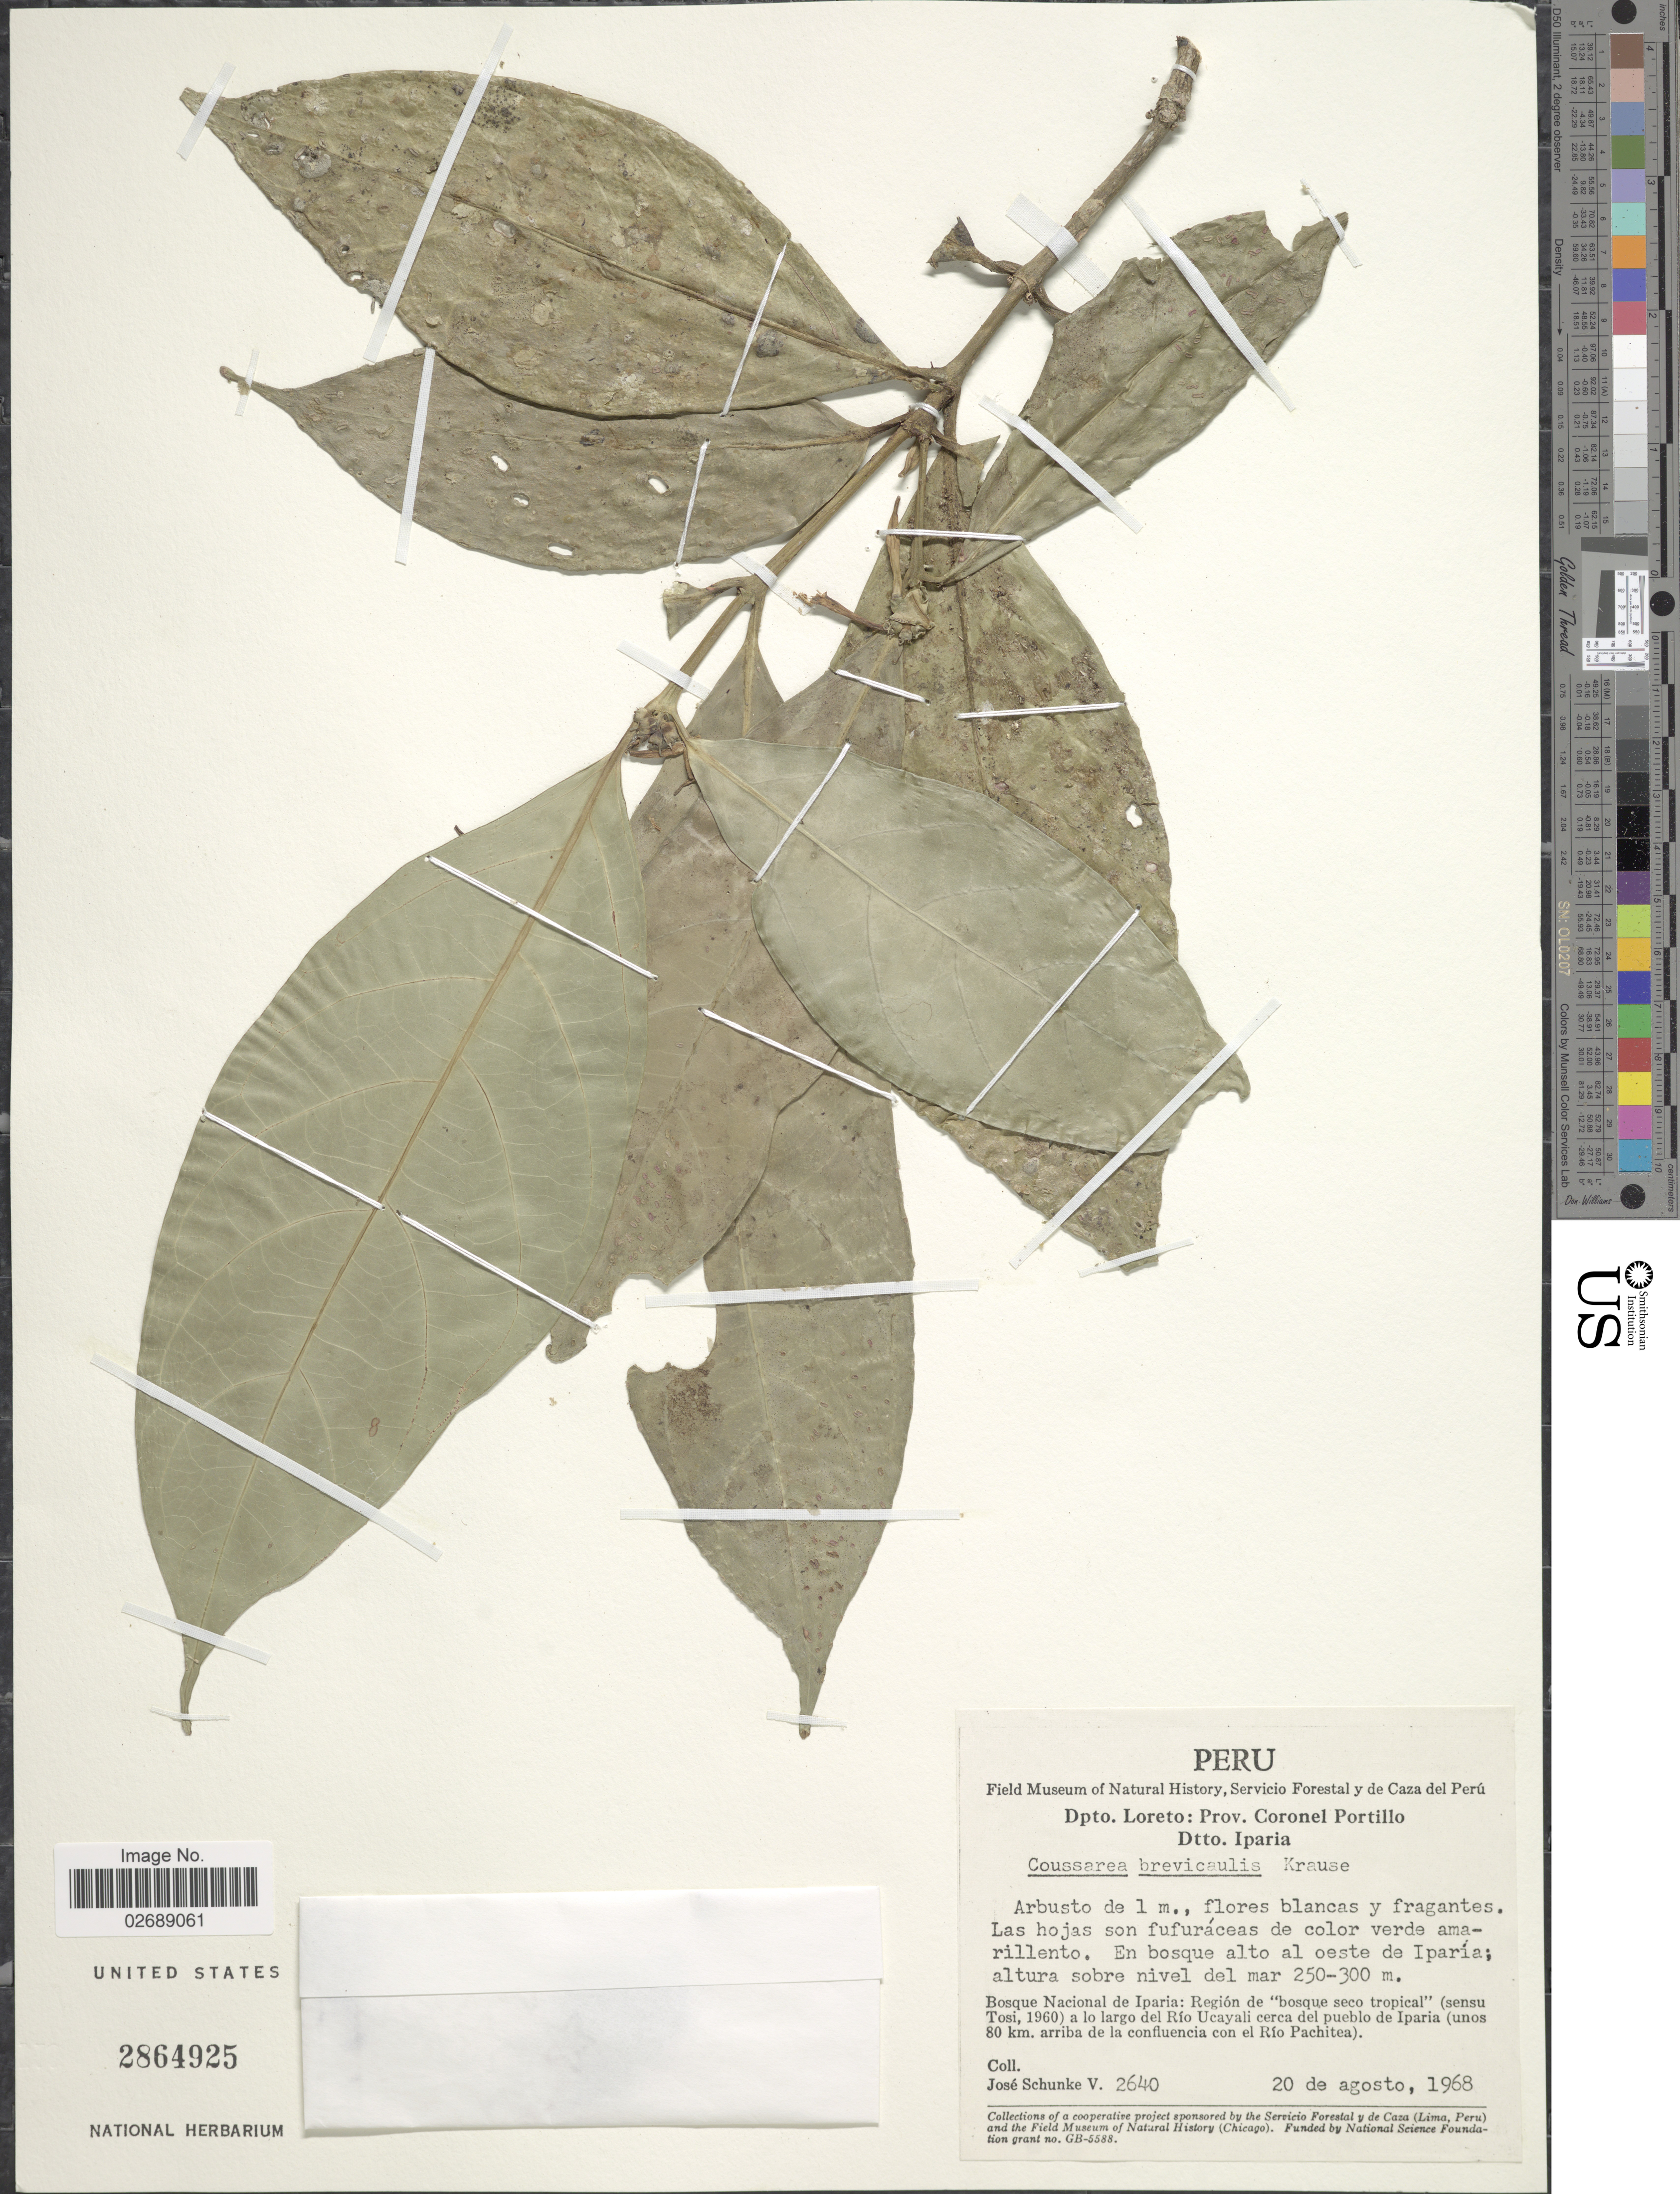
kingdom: Plantae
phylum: Tracheophyta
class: Magnoliopsida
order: Gentianales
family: Rubiaceae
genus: Coussarea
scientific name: Coussarea brevicaulis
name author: K. Krause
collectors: J. Schunke Vigo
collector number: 2640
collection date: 1968-08-20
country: Peru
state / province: Loreto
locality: Prov.: Coronel Portillo. Dtto. Iparia. Bosque Nacional de Iparia: Region de "bosque seco tropical" (sensu Tosi, 1960) a lo largo del Rio Ucayali cerca del pueblo de Iparia (unos 80 km. arriba de la confluencia con el Rio Pachitea)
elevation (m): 250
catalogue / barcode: US 2864925